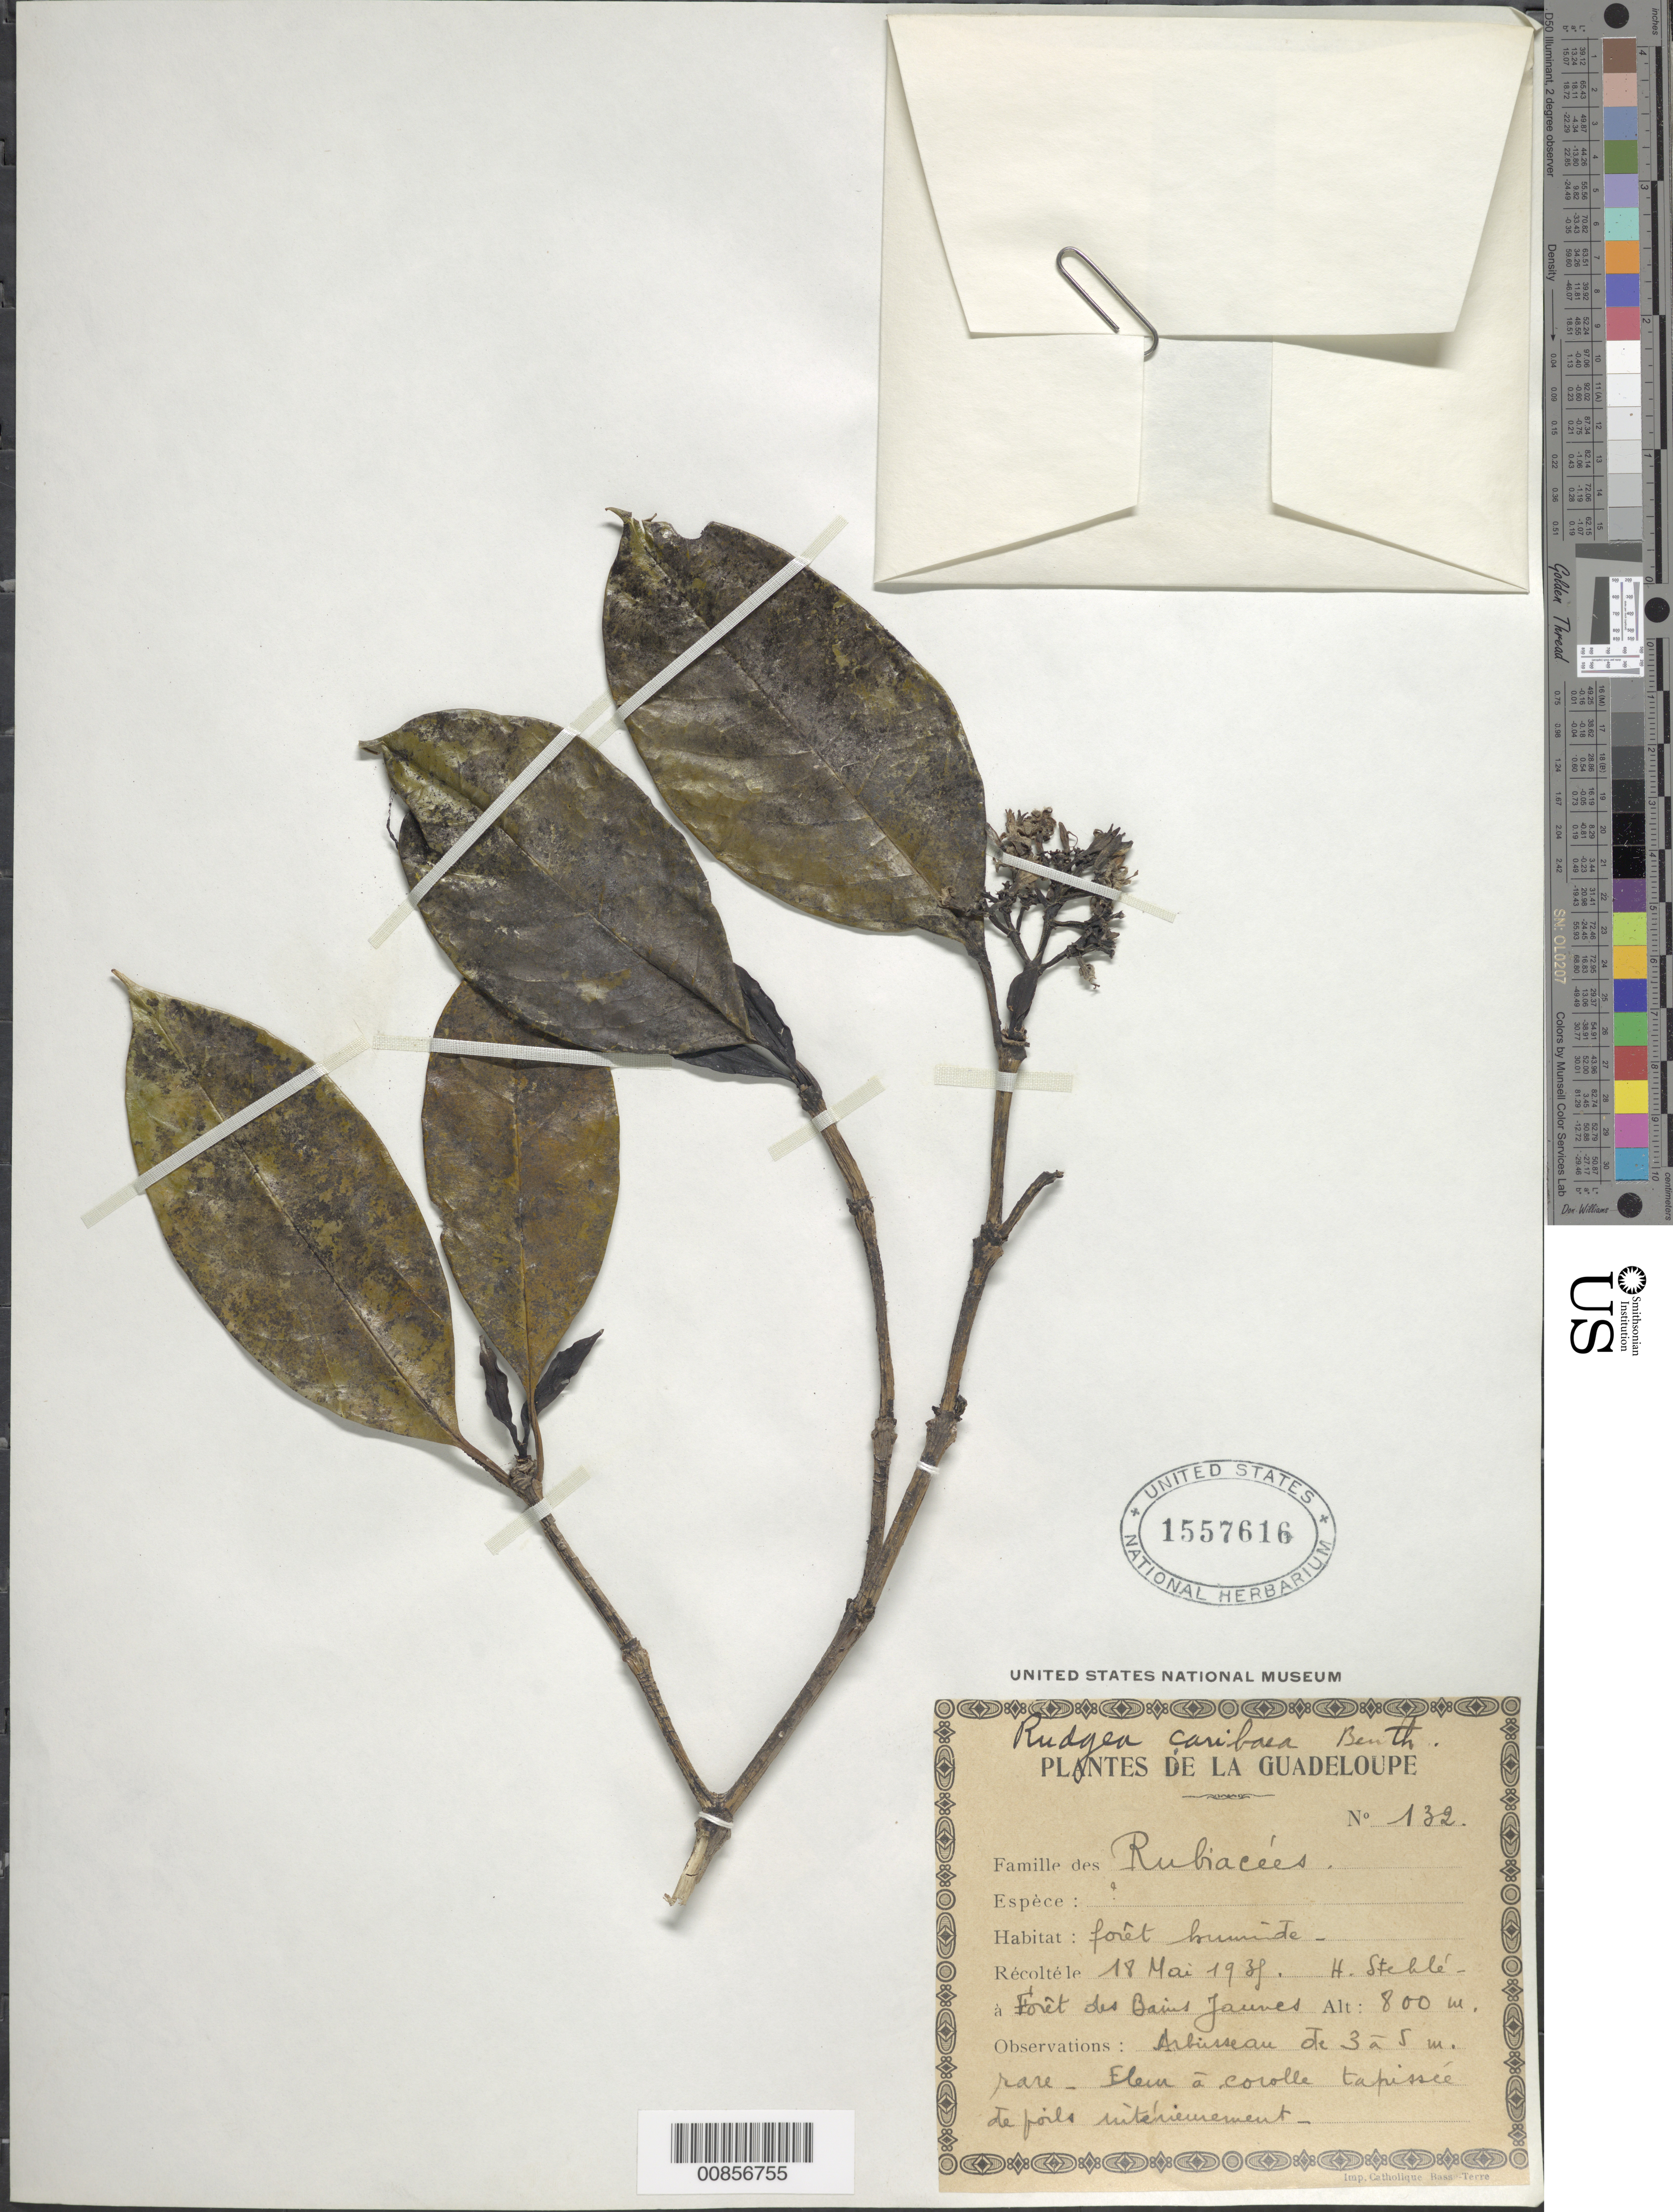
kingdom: Plantae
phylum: Tracheophyta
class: Magnoliopsida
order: Gentianales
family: Rubiaceae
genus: Rudgea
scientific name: Rudgea citrifolia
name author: (Sw.) K. Schum.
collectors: H. Stehlé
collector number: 132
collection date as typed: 18 May 1938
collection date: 1938-05-18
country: Guadeloupe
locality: Forêt des Bains Jaunes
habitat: Rainforest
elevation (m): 800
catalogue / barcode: US 1557616